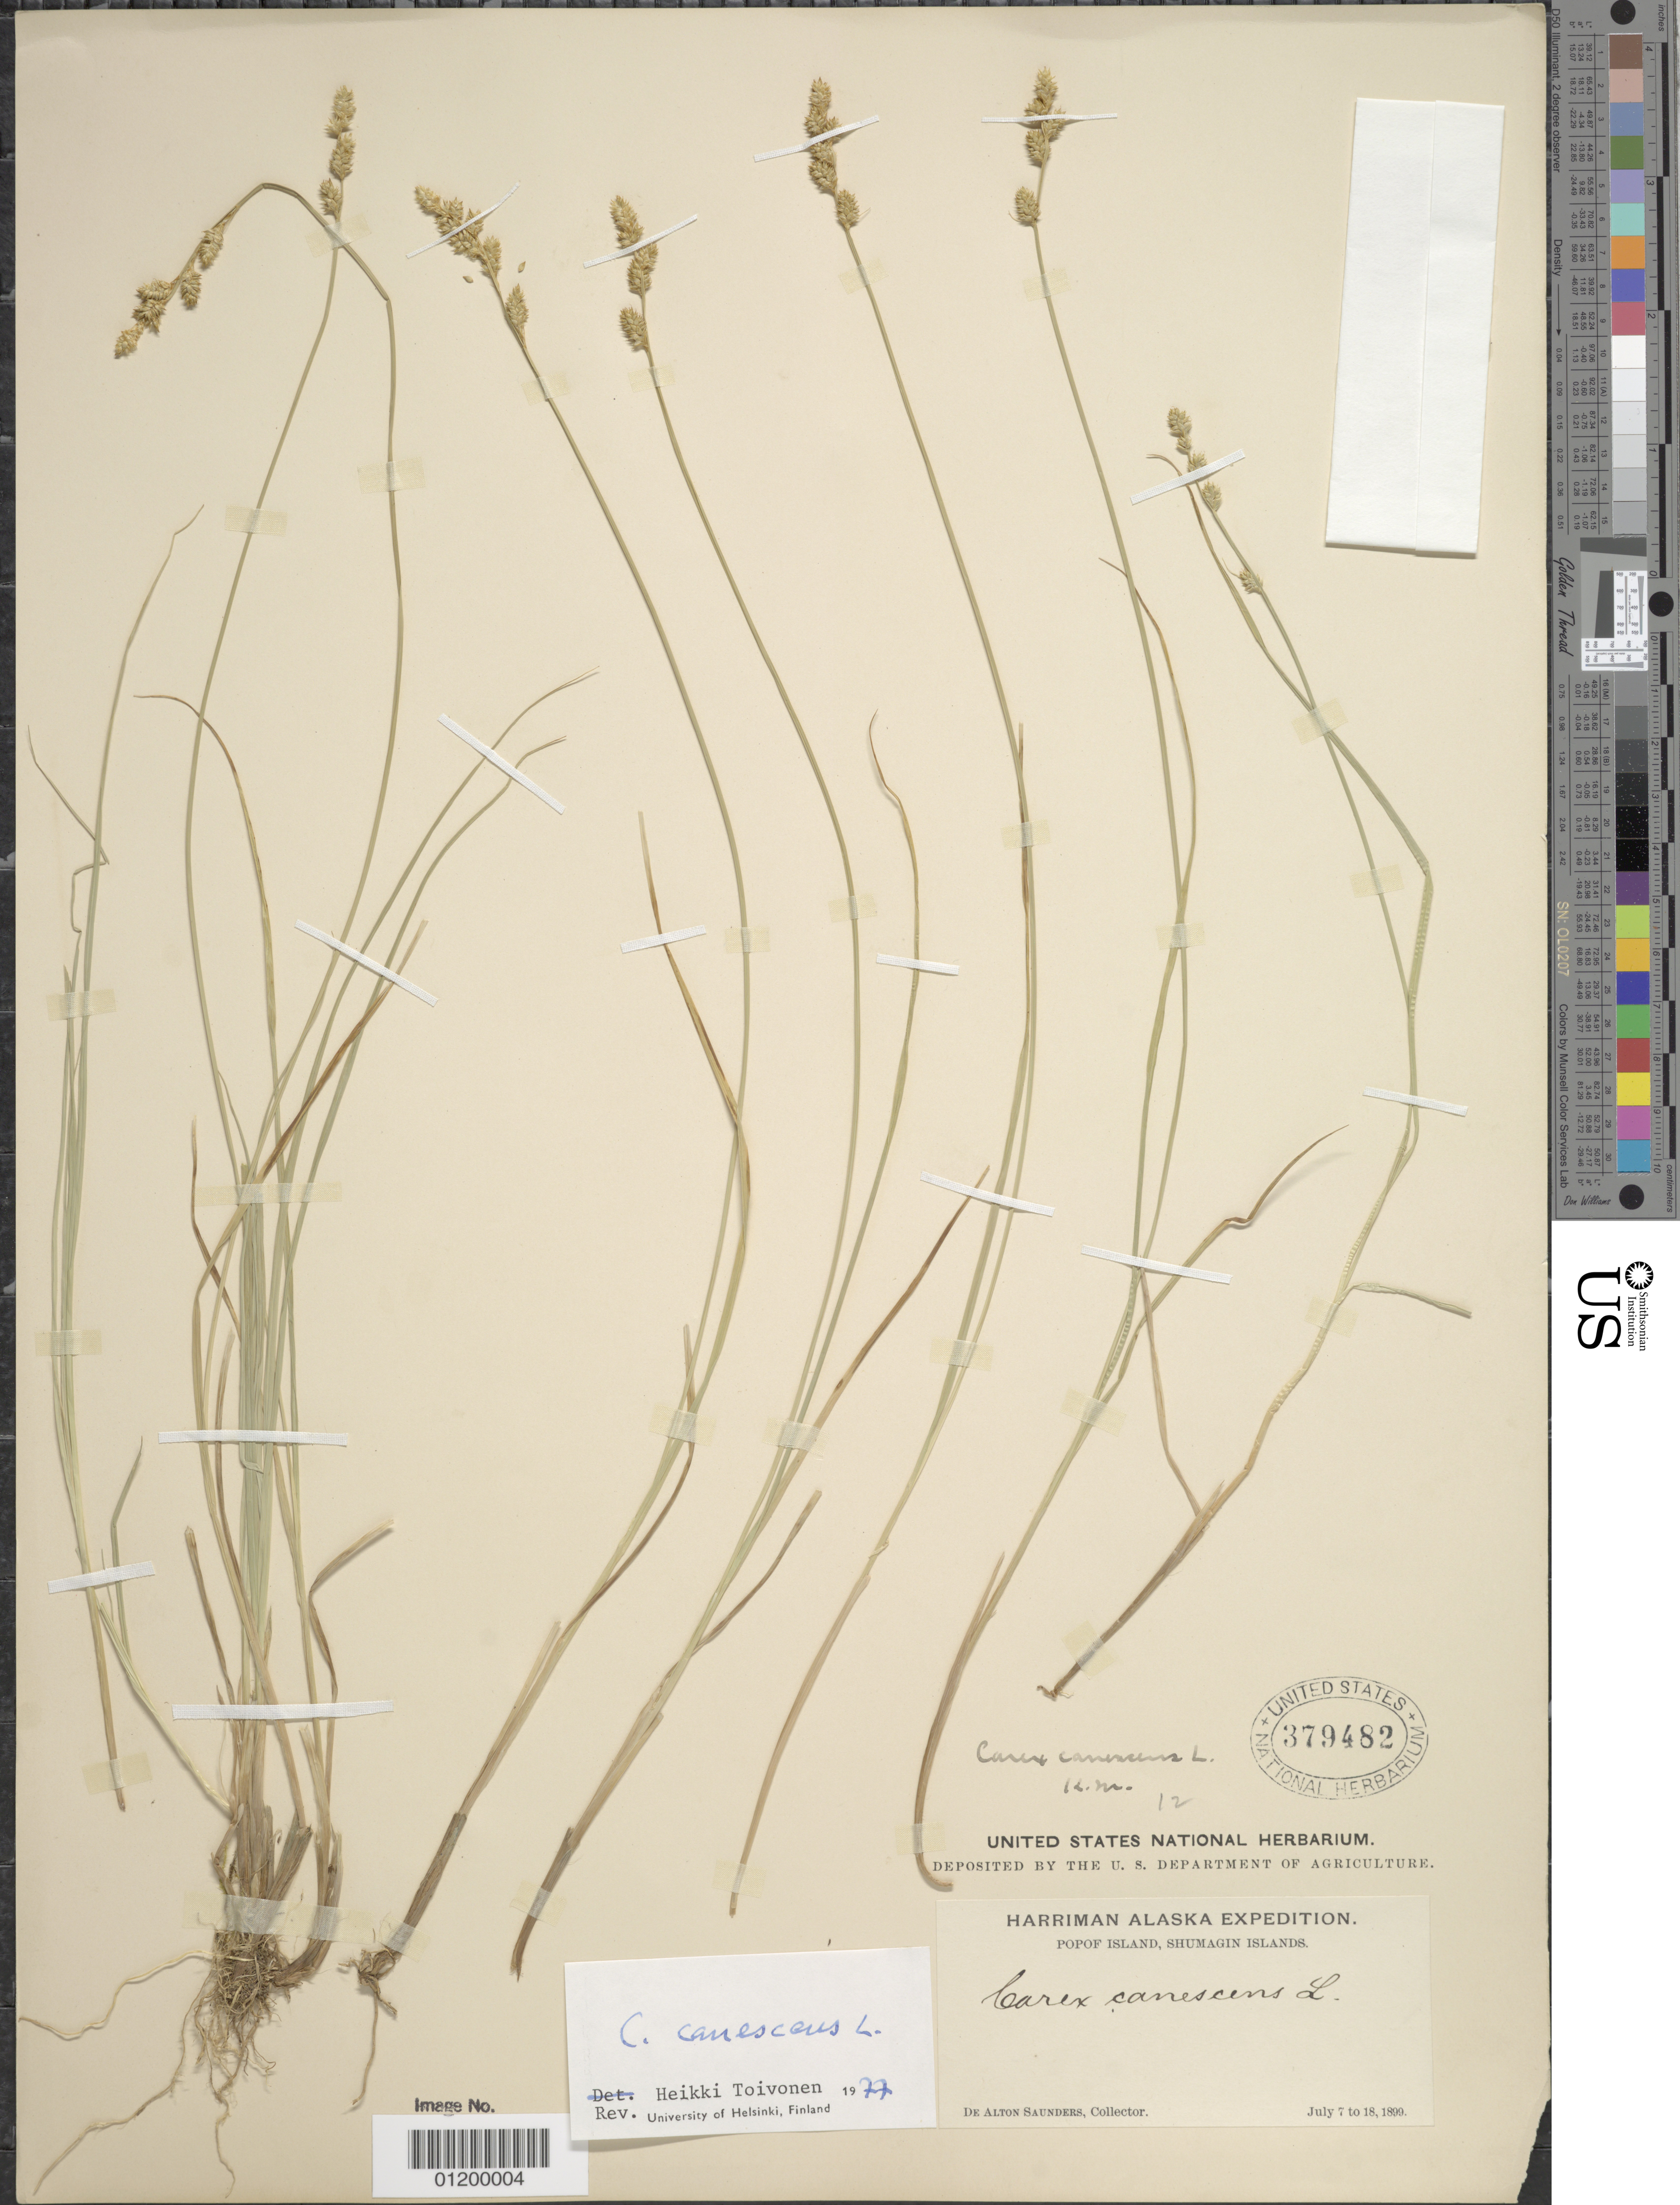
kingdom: Plantae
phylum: Tracheophyta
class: Liliopsida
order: Poales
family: Cyperaceae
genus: Carex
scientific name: Carex canescens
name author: L.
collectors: D. A. Saunders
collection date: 1899-07-07/1899-07-18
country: United States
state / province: Alaska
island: Popof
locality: Popof Island, Shumagin Islands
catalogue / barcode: US 379482